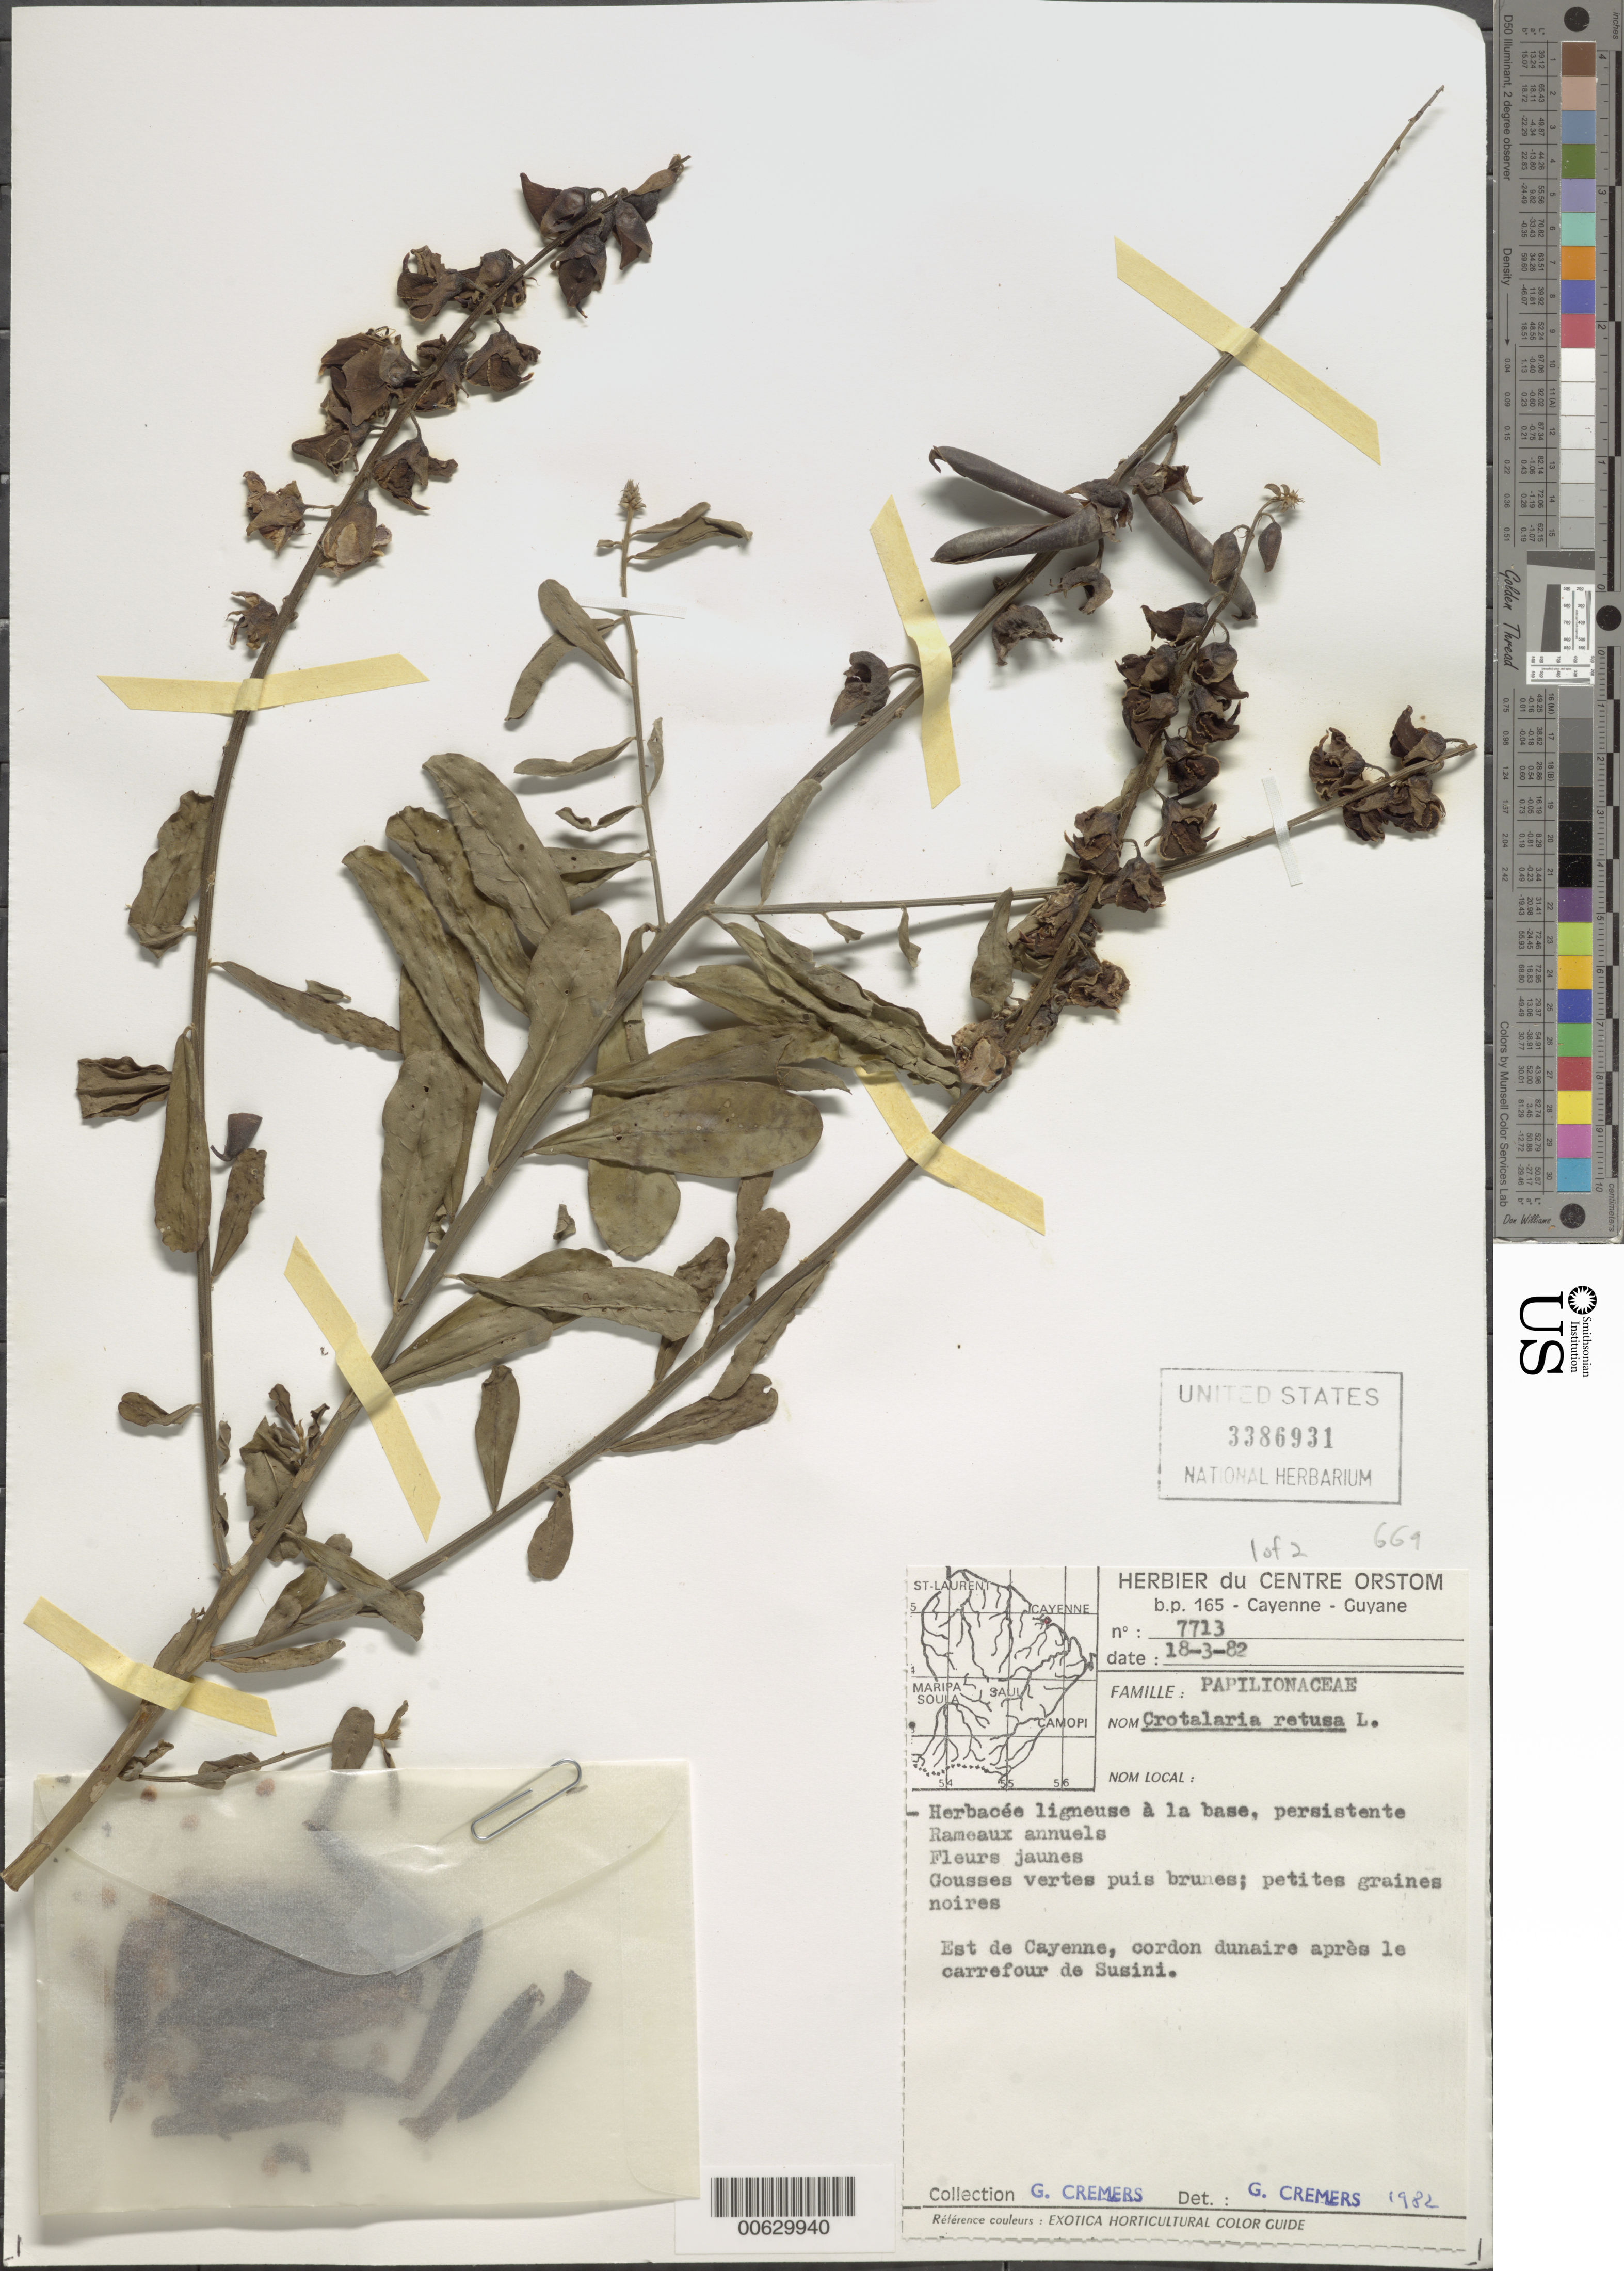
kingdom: Plantae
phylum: Tracheophyta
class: Magnoliopsida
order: Fabales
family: Fabaceae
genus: Crotalaria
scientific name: Crotalaria retusa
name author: L.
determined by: Cremers, Georges A.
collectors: G. Cremers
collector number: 7713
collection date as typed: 18-Mar-82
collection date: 1982-03-18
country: French Guiana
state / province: Cayenne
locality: Cayenne, E of, cordon dunaire apres le carrefour de Susini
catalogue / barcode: US 3386931